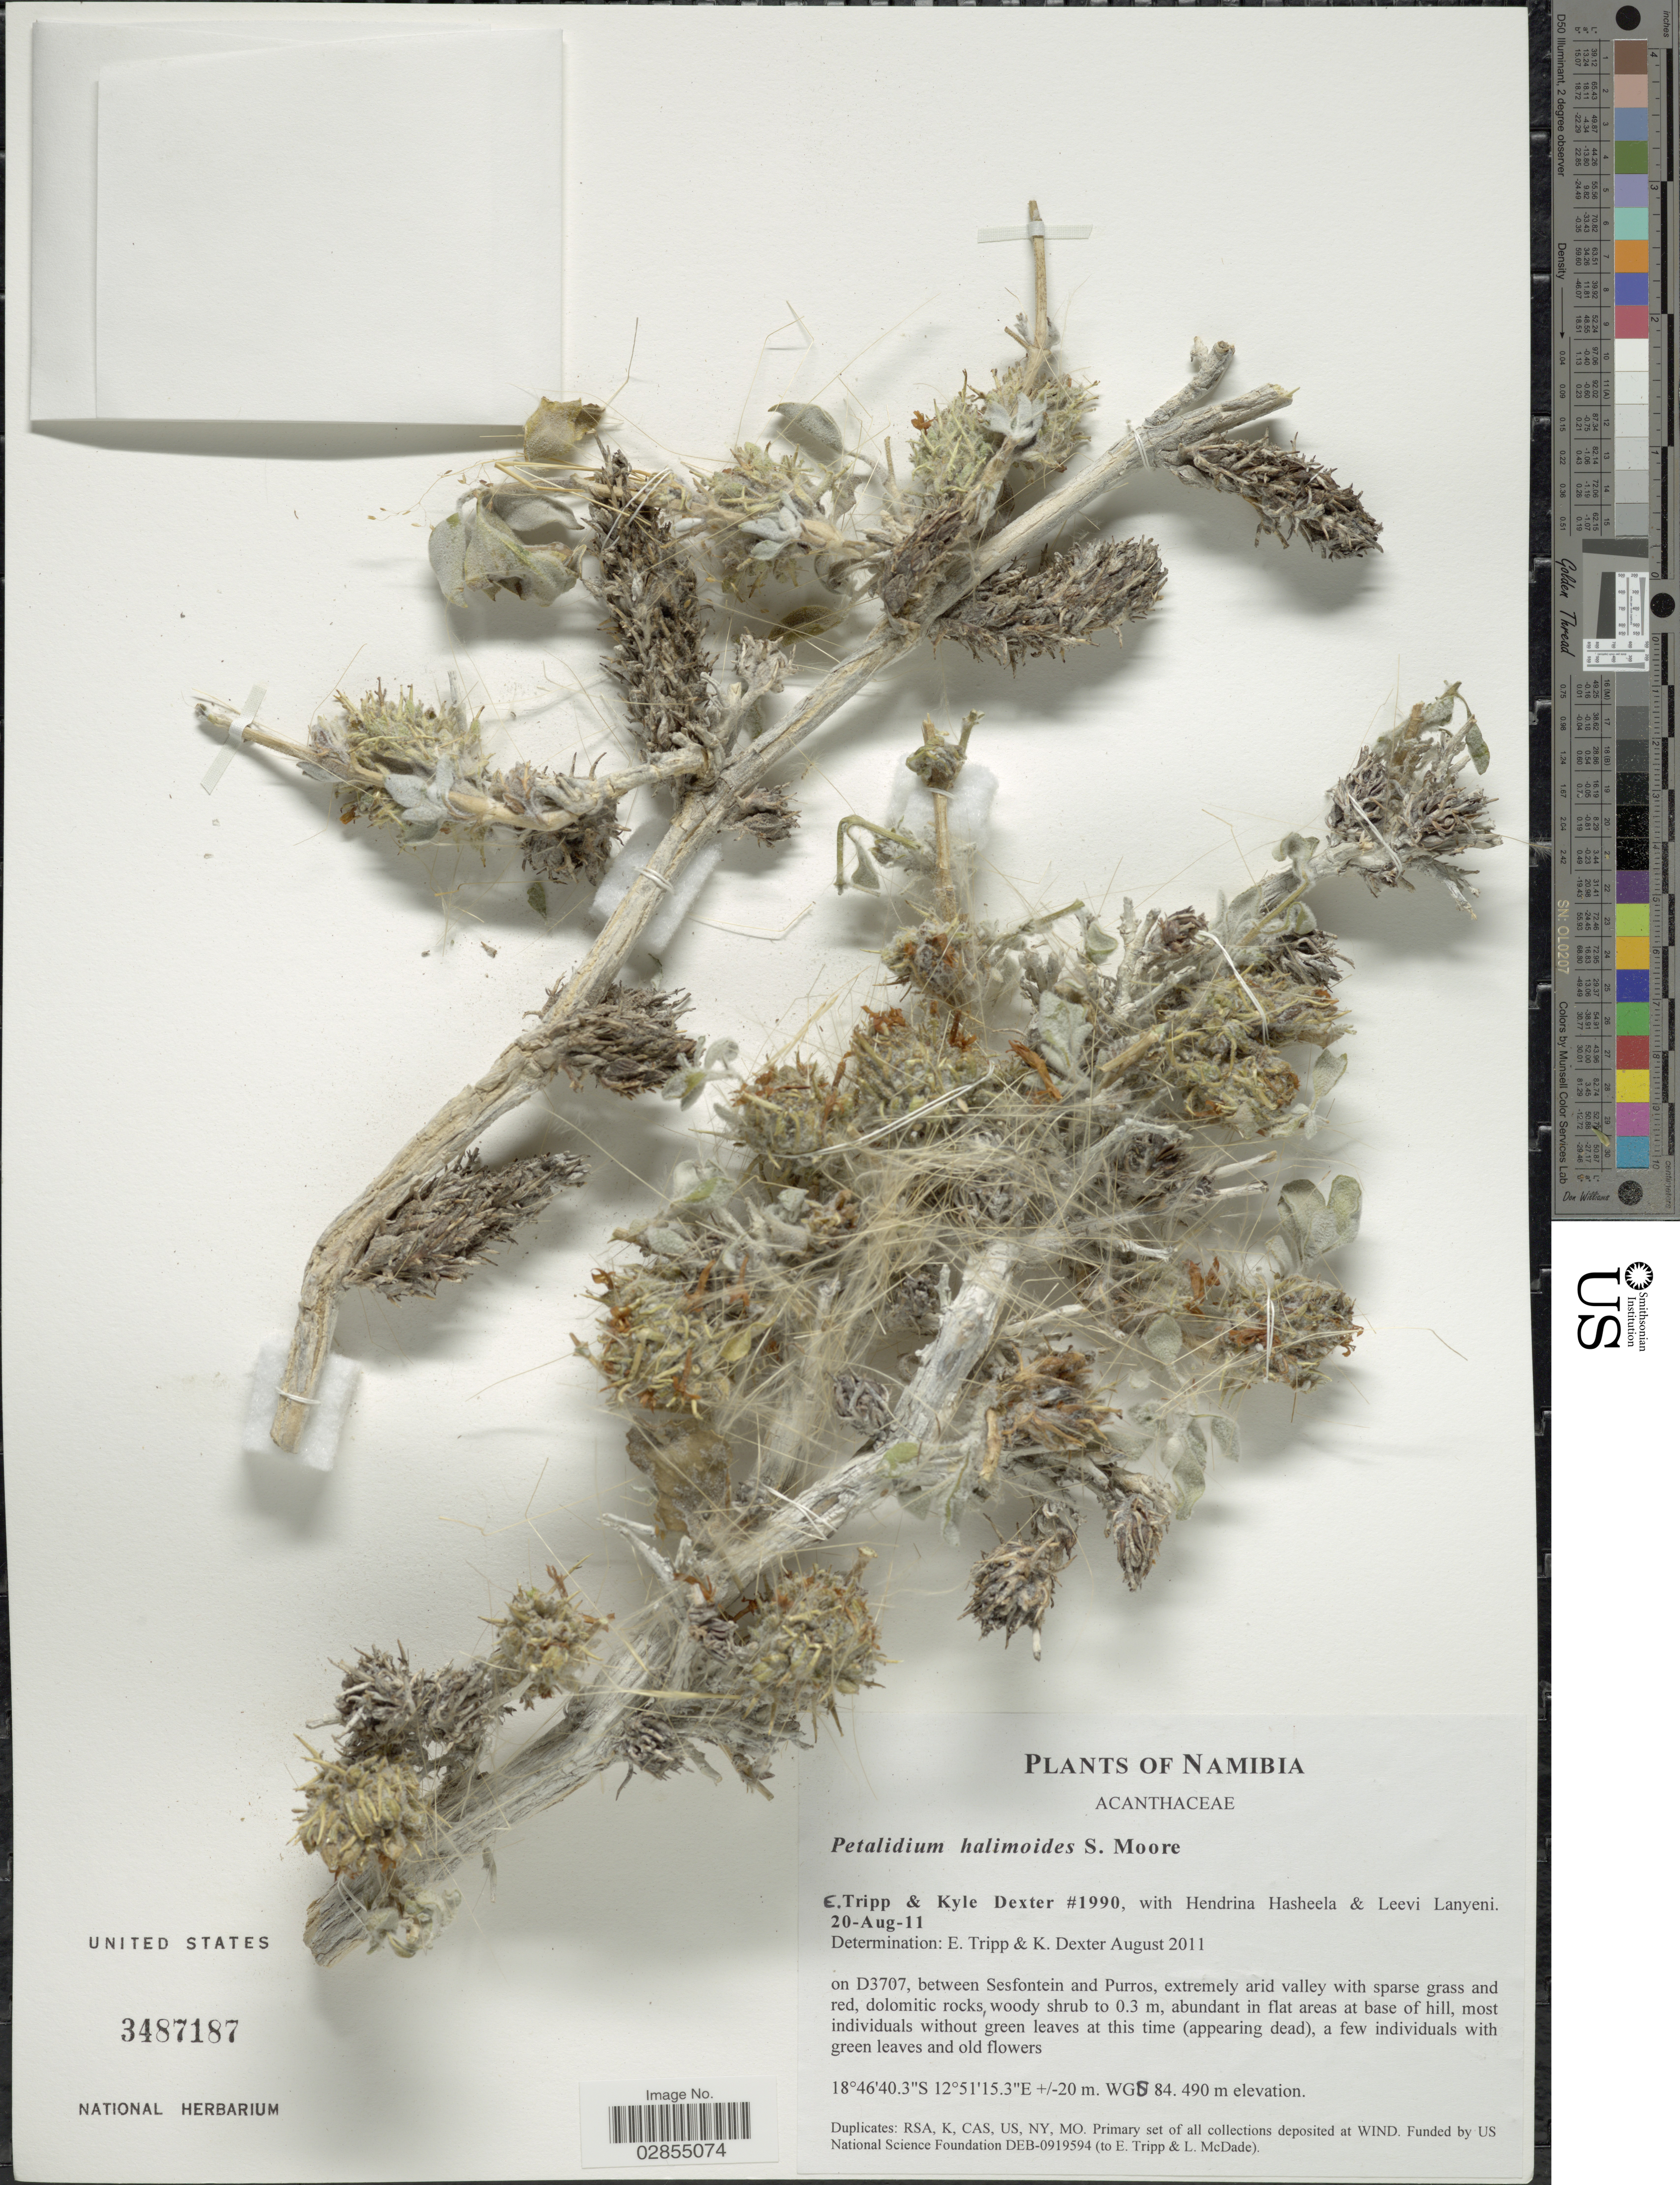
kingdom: Plantae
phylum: Tracheophyta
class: Magnoliopsida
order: Lamiales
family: Acanthaceae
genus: Petalidium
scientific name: Petalidium halimoides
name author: S. Moore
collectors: E. Tripp, K. Dexter, H. Hasheela & L. Lanyeni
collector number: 1990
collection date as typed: Transcribed d/m/y: 20/8/11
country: Namibia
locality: On D3707, between Sesfontein and Purros.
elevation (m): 490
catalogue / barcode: US 3487187